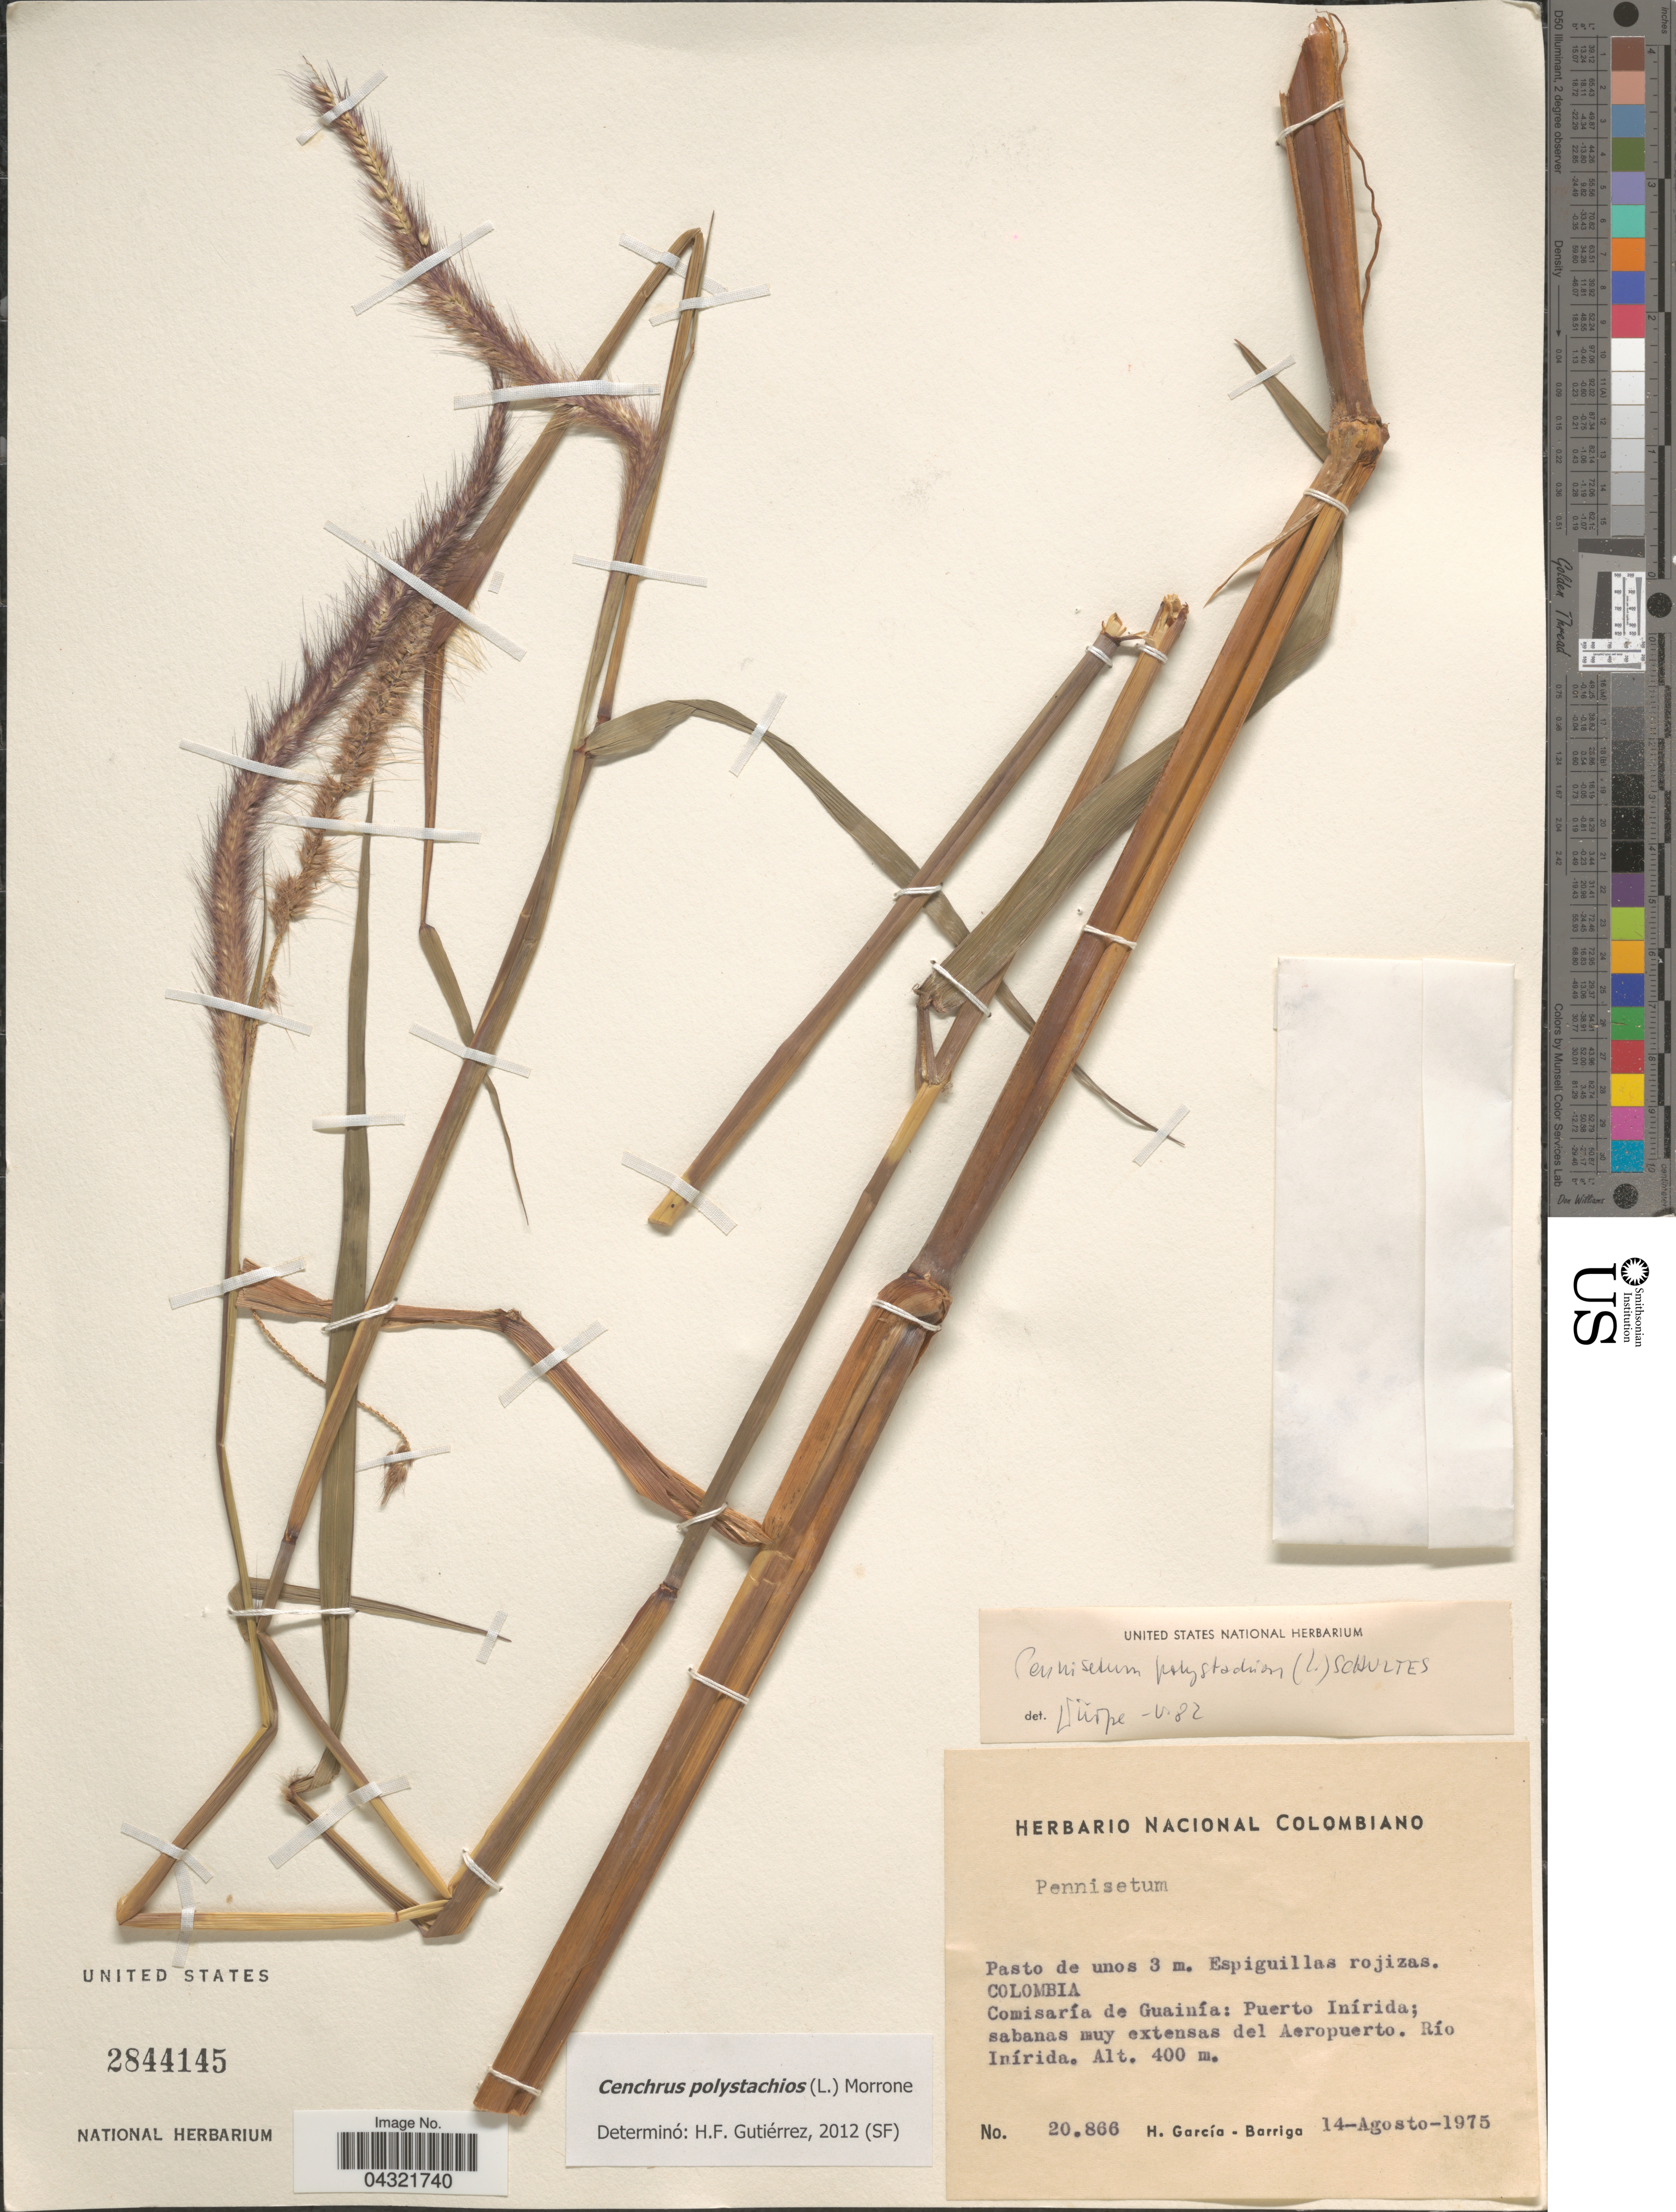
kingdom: Plantae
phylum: Tracheophyta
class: Liliopsida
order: Poales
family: Poaceae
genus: Cenchrus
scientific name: Cenchrus polystachios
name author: (L.) Morrone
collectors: H. García Barriga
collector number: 20866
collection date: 1975-08-14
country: Colombia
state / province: Guainía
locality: Espiguillas rojizas. Comisaría de Guainía: Puerto Inírida; sabanas muy extensas del Aeropuerto. Río Inírida.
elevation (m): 400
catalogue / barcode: US 2844145